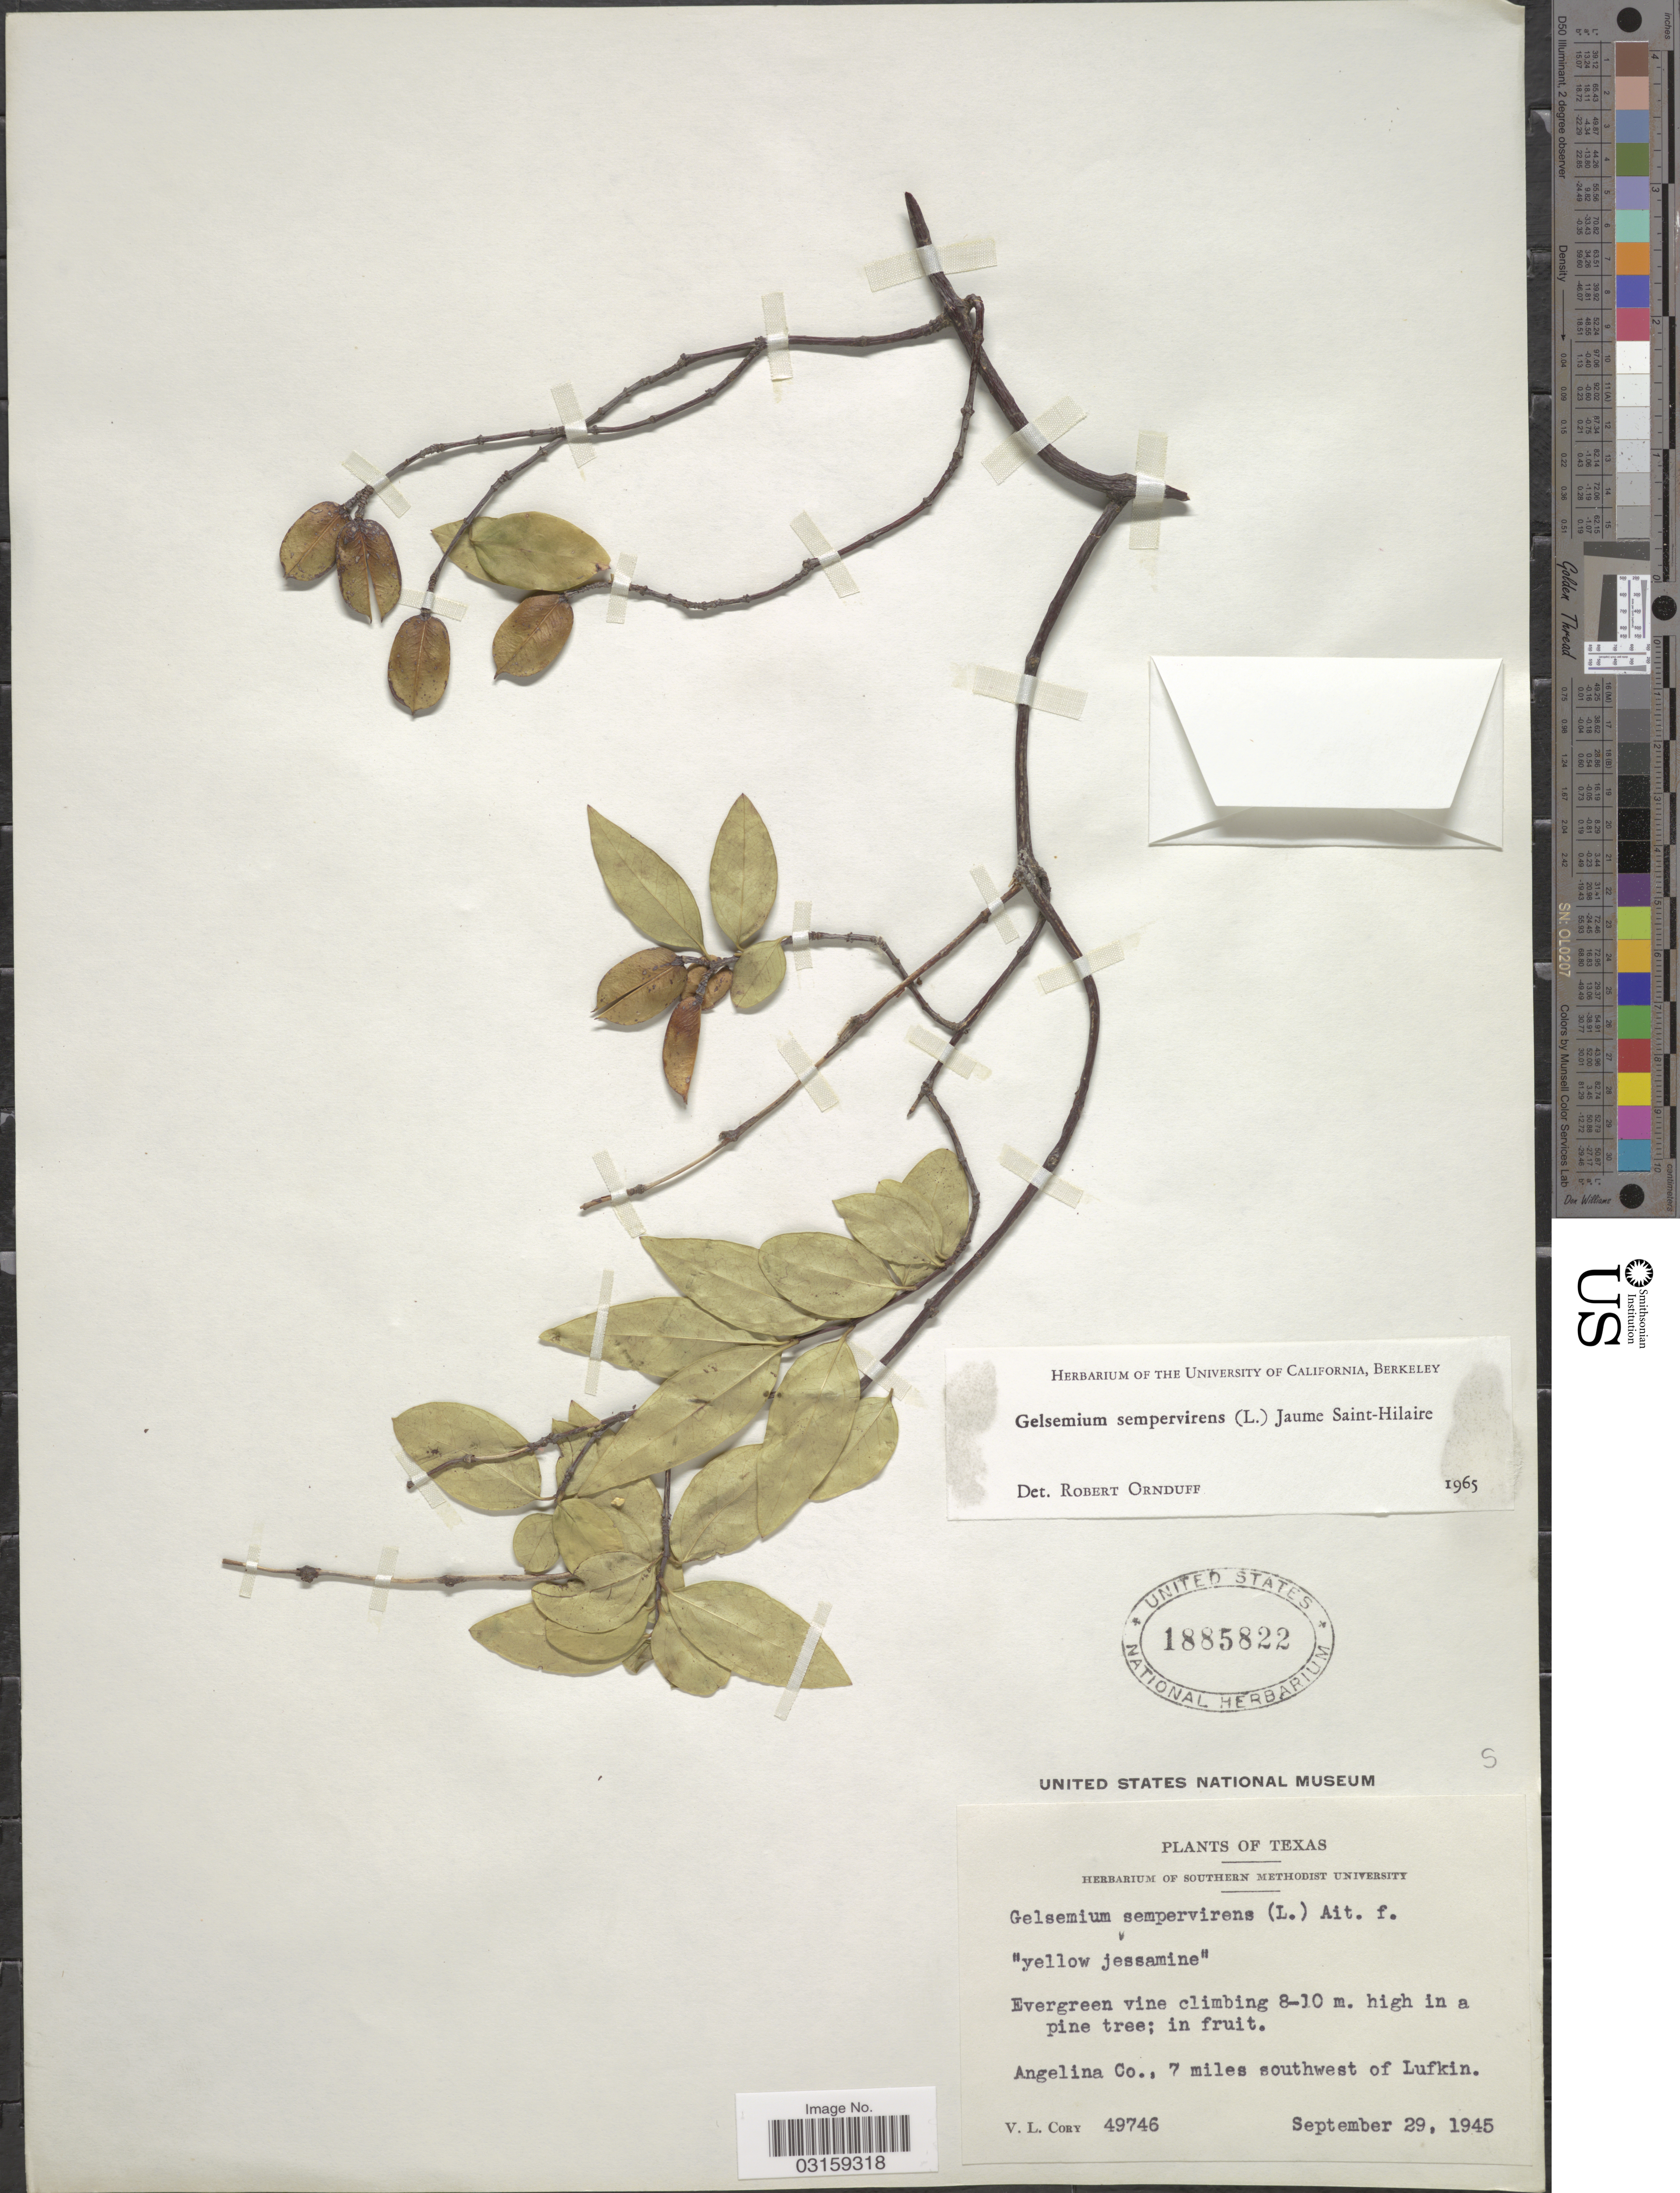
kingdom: Plantae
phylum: Tracheophyta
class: Magnoliopsida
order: Gentianales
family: Gelsemiaceae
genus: Gelsemium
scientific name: Gelsemium sempervirens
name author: (L.) J. St.-Hil.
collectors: V. Cory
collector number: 49746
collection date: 1945-09-29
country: United States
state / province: Texas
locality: Angelina Co., 7 miles southwest of Lufkin.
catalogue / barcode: US 1885822